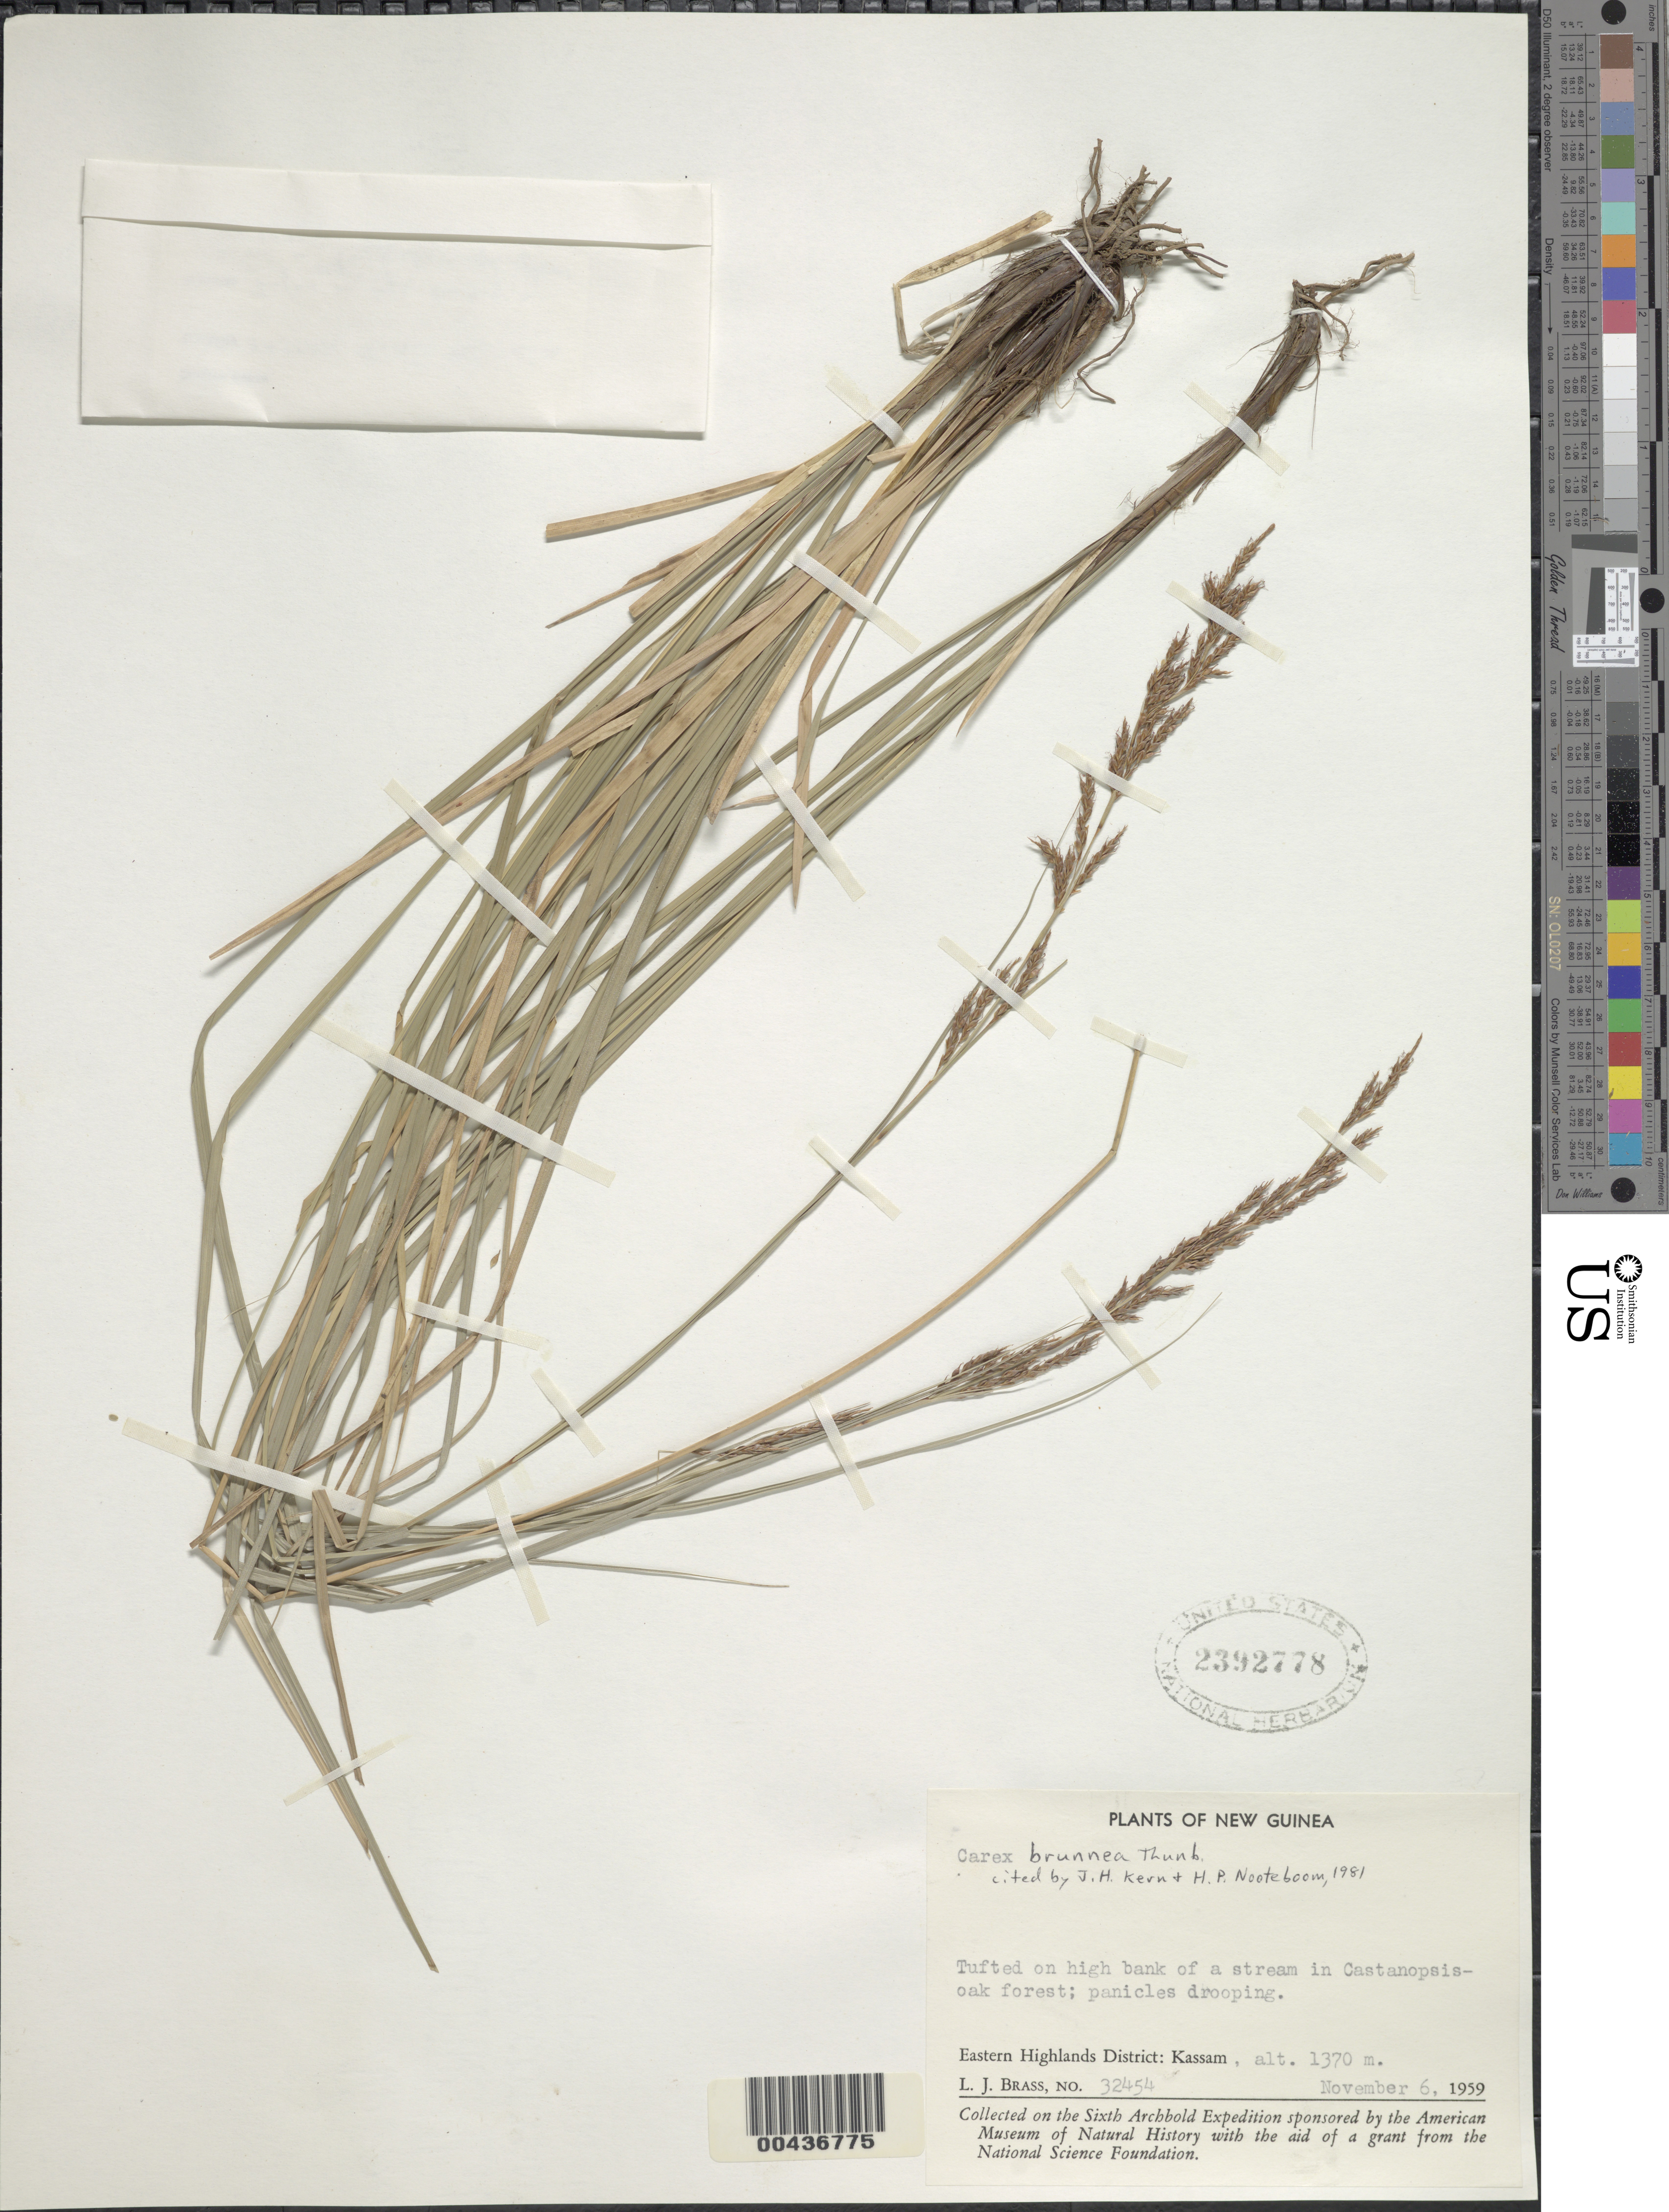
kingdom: Plantae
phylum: Tracheophyta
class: Liliopsida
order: Poales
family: Cyperaceae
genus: Carex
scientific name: Carex meyenii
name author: Nees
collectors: L. J. Brass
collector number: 32454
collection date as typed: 06 Nov 1959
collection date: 1959-11-06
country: Papua New Guinea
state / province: Eastern Highlands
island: New Guinea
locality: Kassam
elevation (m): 1370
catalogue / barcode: US 2392778